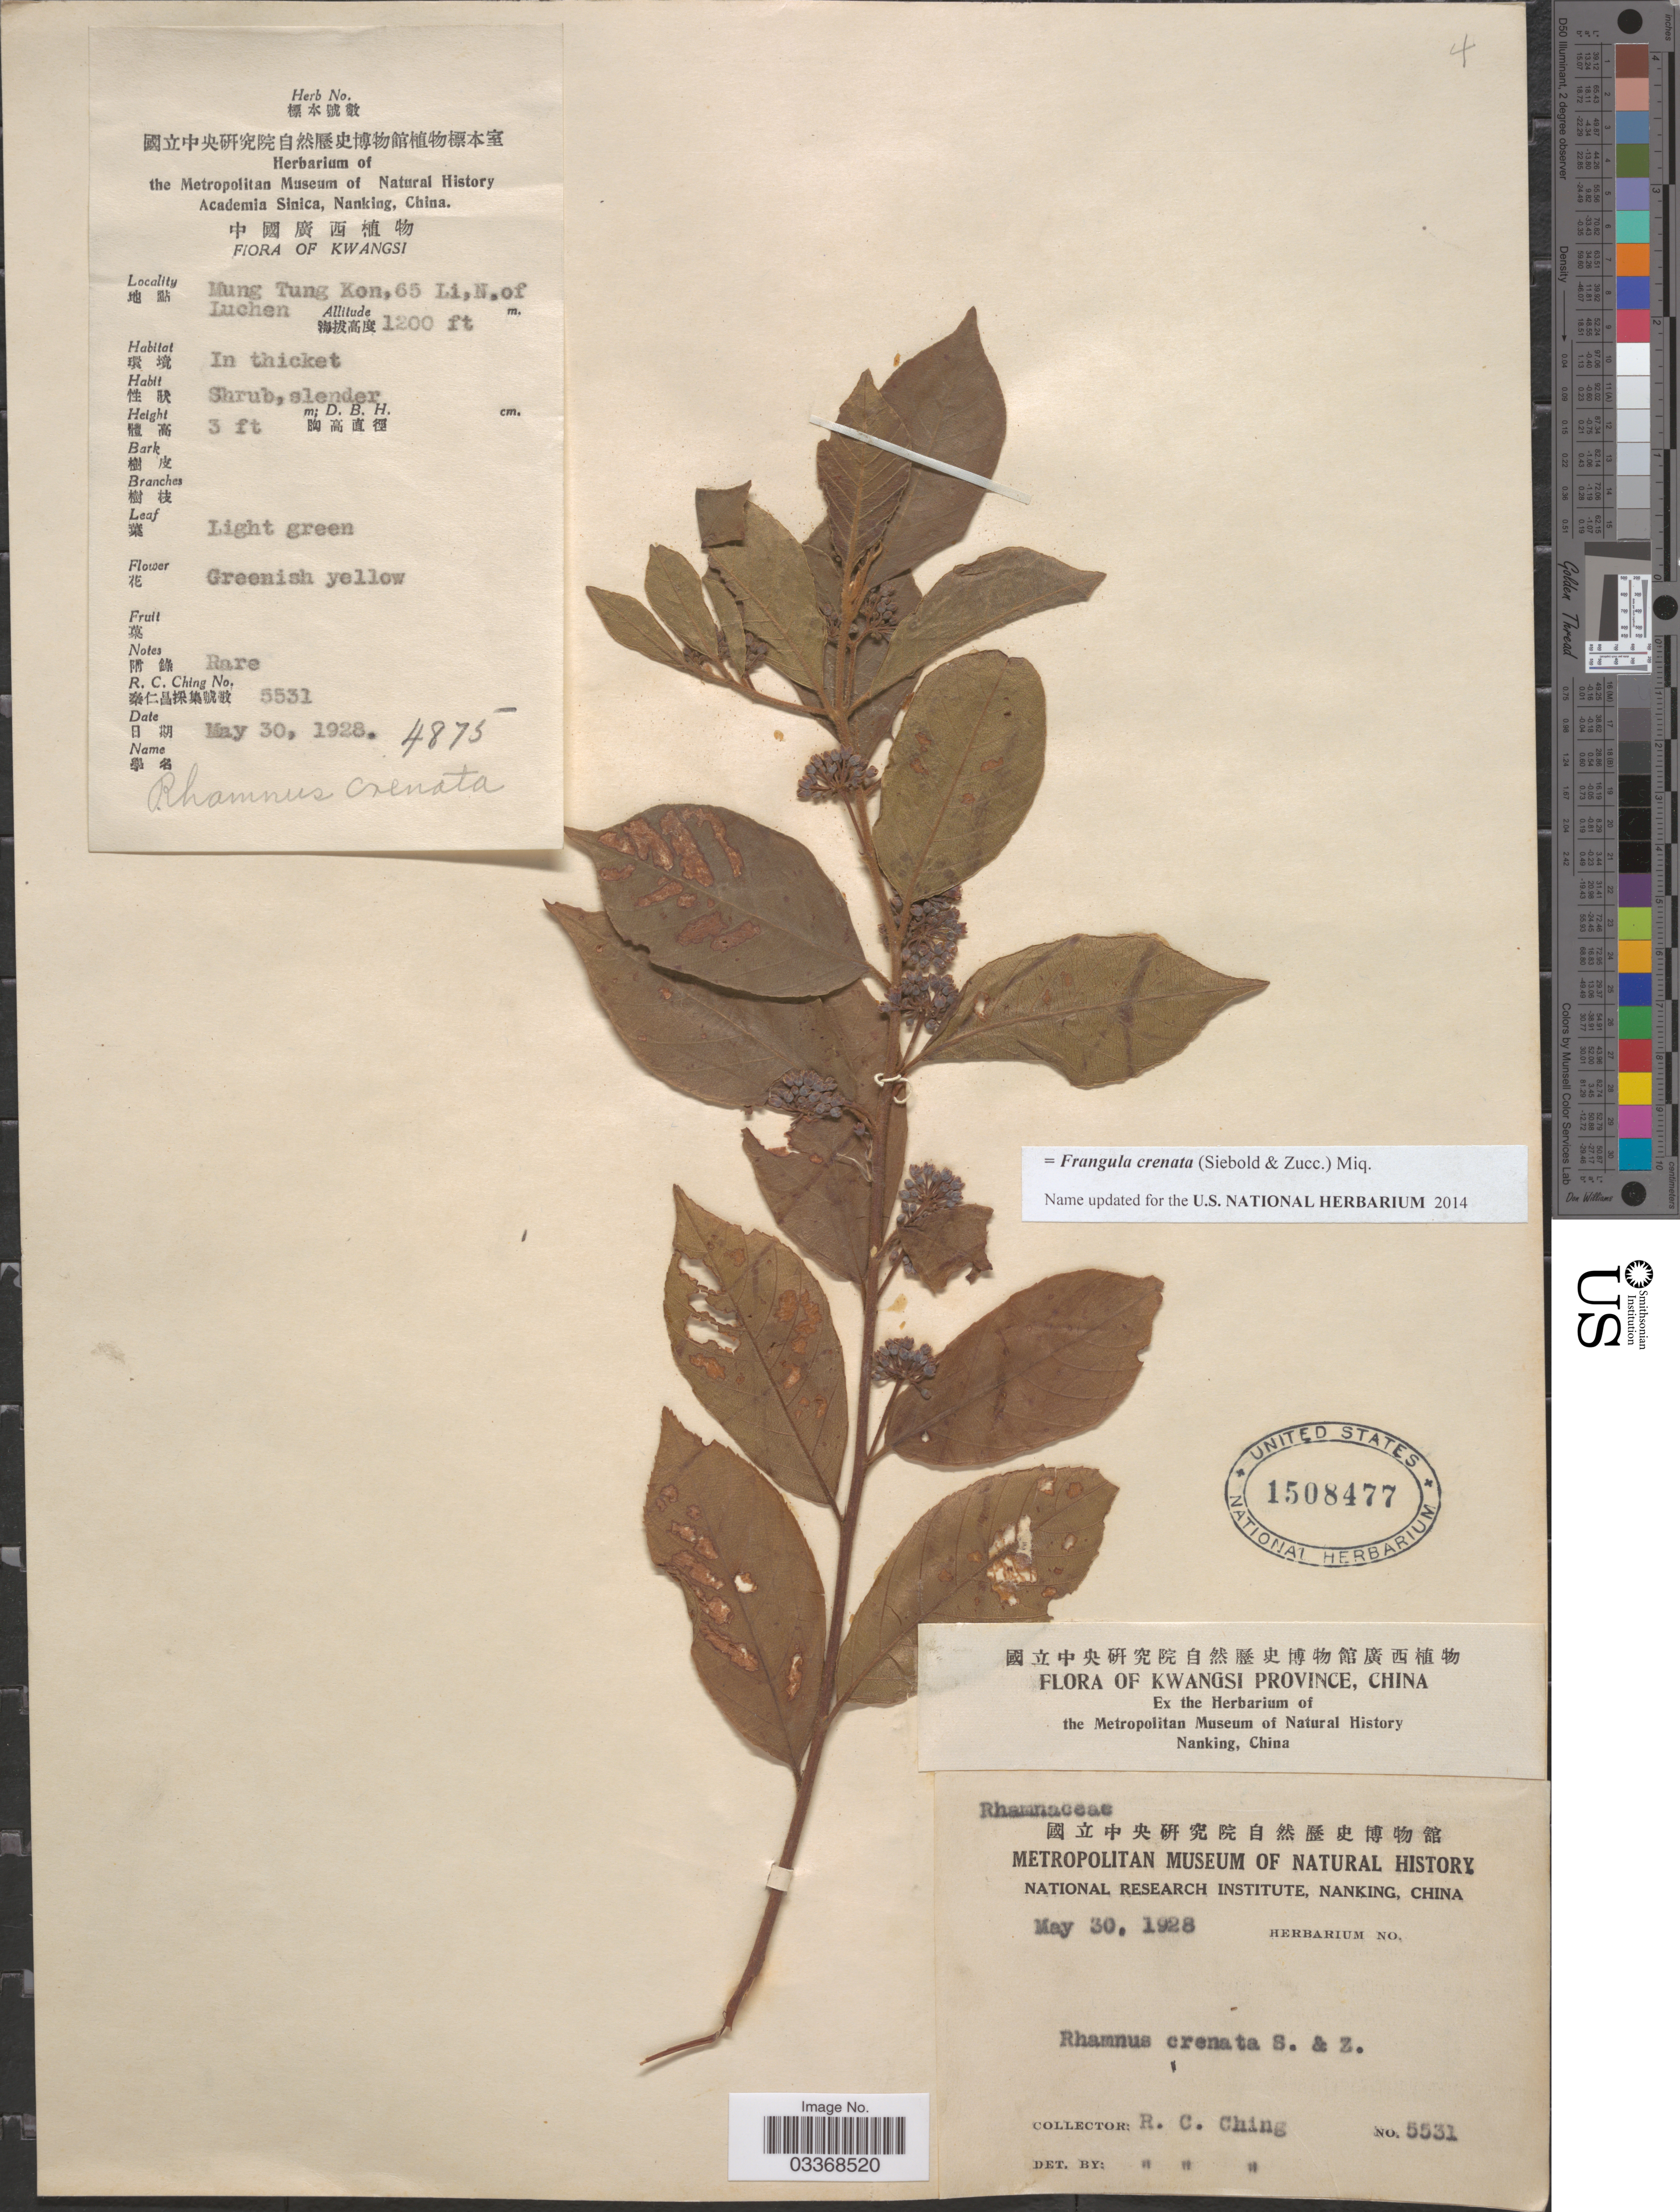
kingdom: Plantae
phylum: Tracheophyta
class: Magnoliopsida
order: Rosales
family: Rhamnaceae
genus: Frangula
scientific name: Frangula crenata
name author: (Siebold & Zucc.) Miq.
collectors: R. C. Ching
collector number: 5531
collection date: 1928-05-30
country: China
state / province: Guangxi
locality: Kwangsi Province. Mung Tung Kon, 65 Li, N. of Luchen.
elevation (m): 366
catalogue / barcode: US 1508477